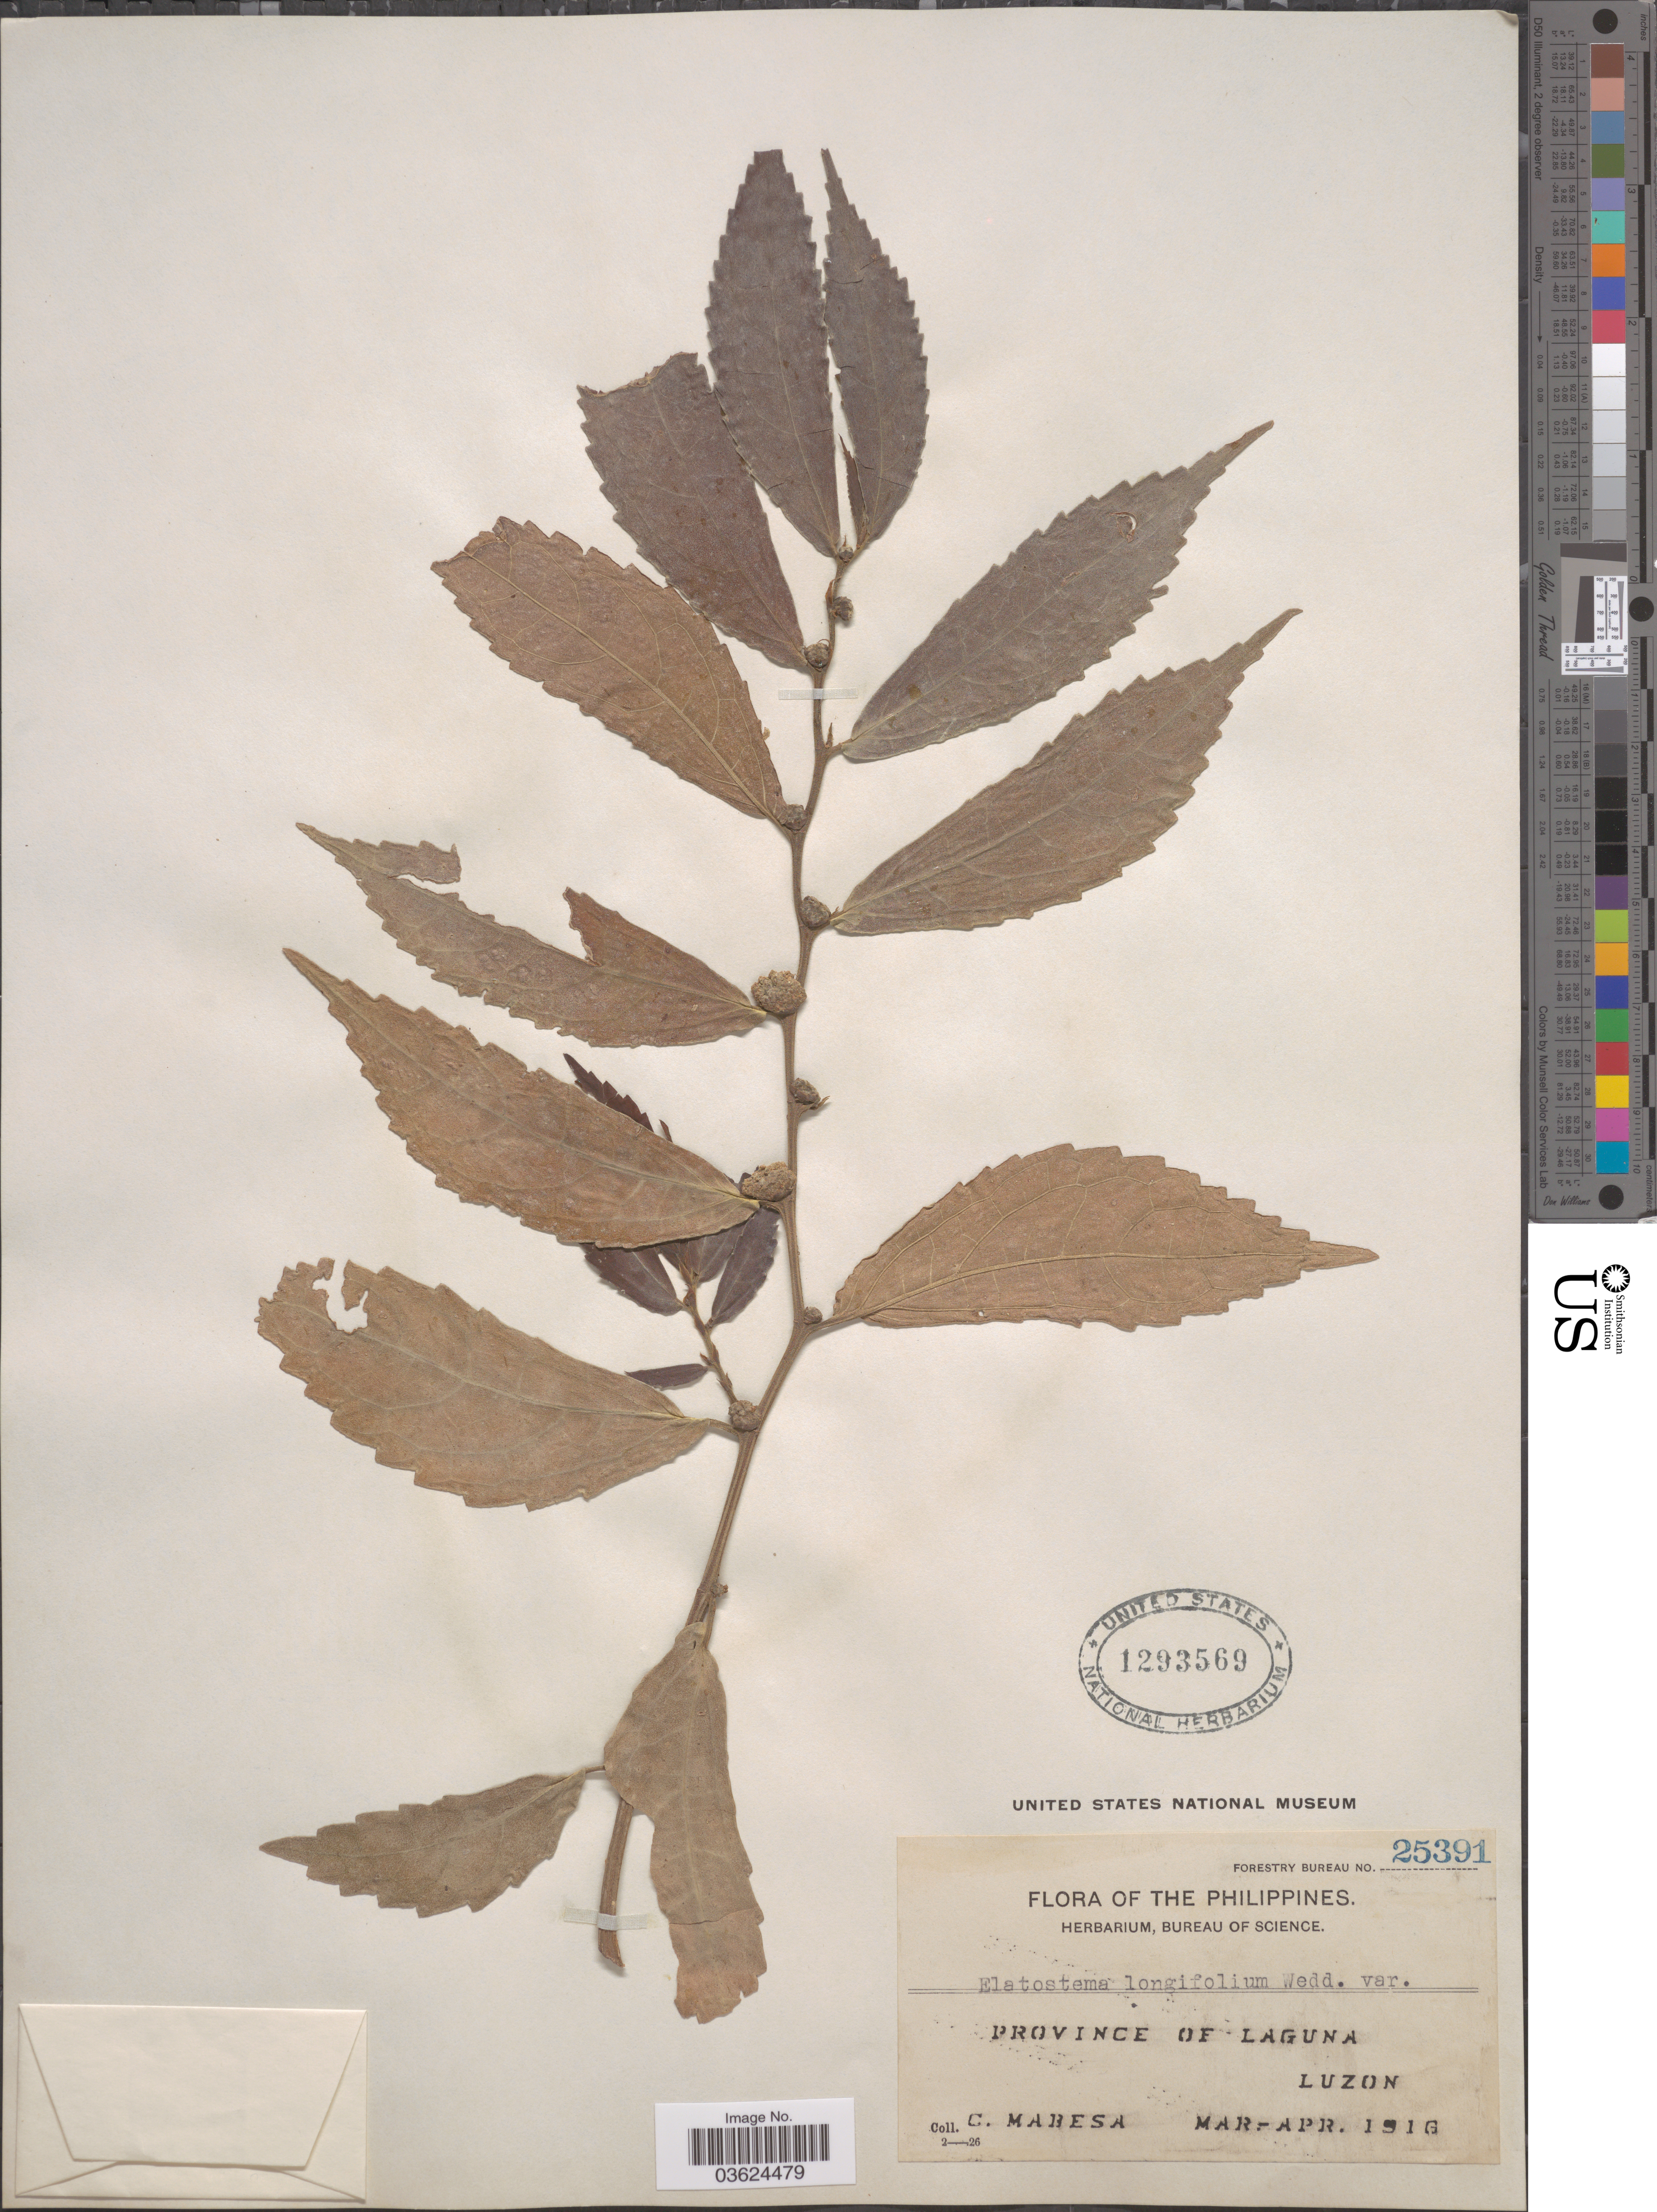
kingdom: Plantae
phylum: Tracheophyta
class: Magnoliopsida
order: Rosales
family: Urticaceae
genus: Elatostema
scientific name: Elatostema longifolium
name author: Wedd.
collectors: C. Mabesa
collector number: Forestry Bureau 25391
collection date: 1916-03/1916-04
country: Philippines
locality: Province of Laguna, Luzon.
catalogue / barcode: US 1293569